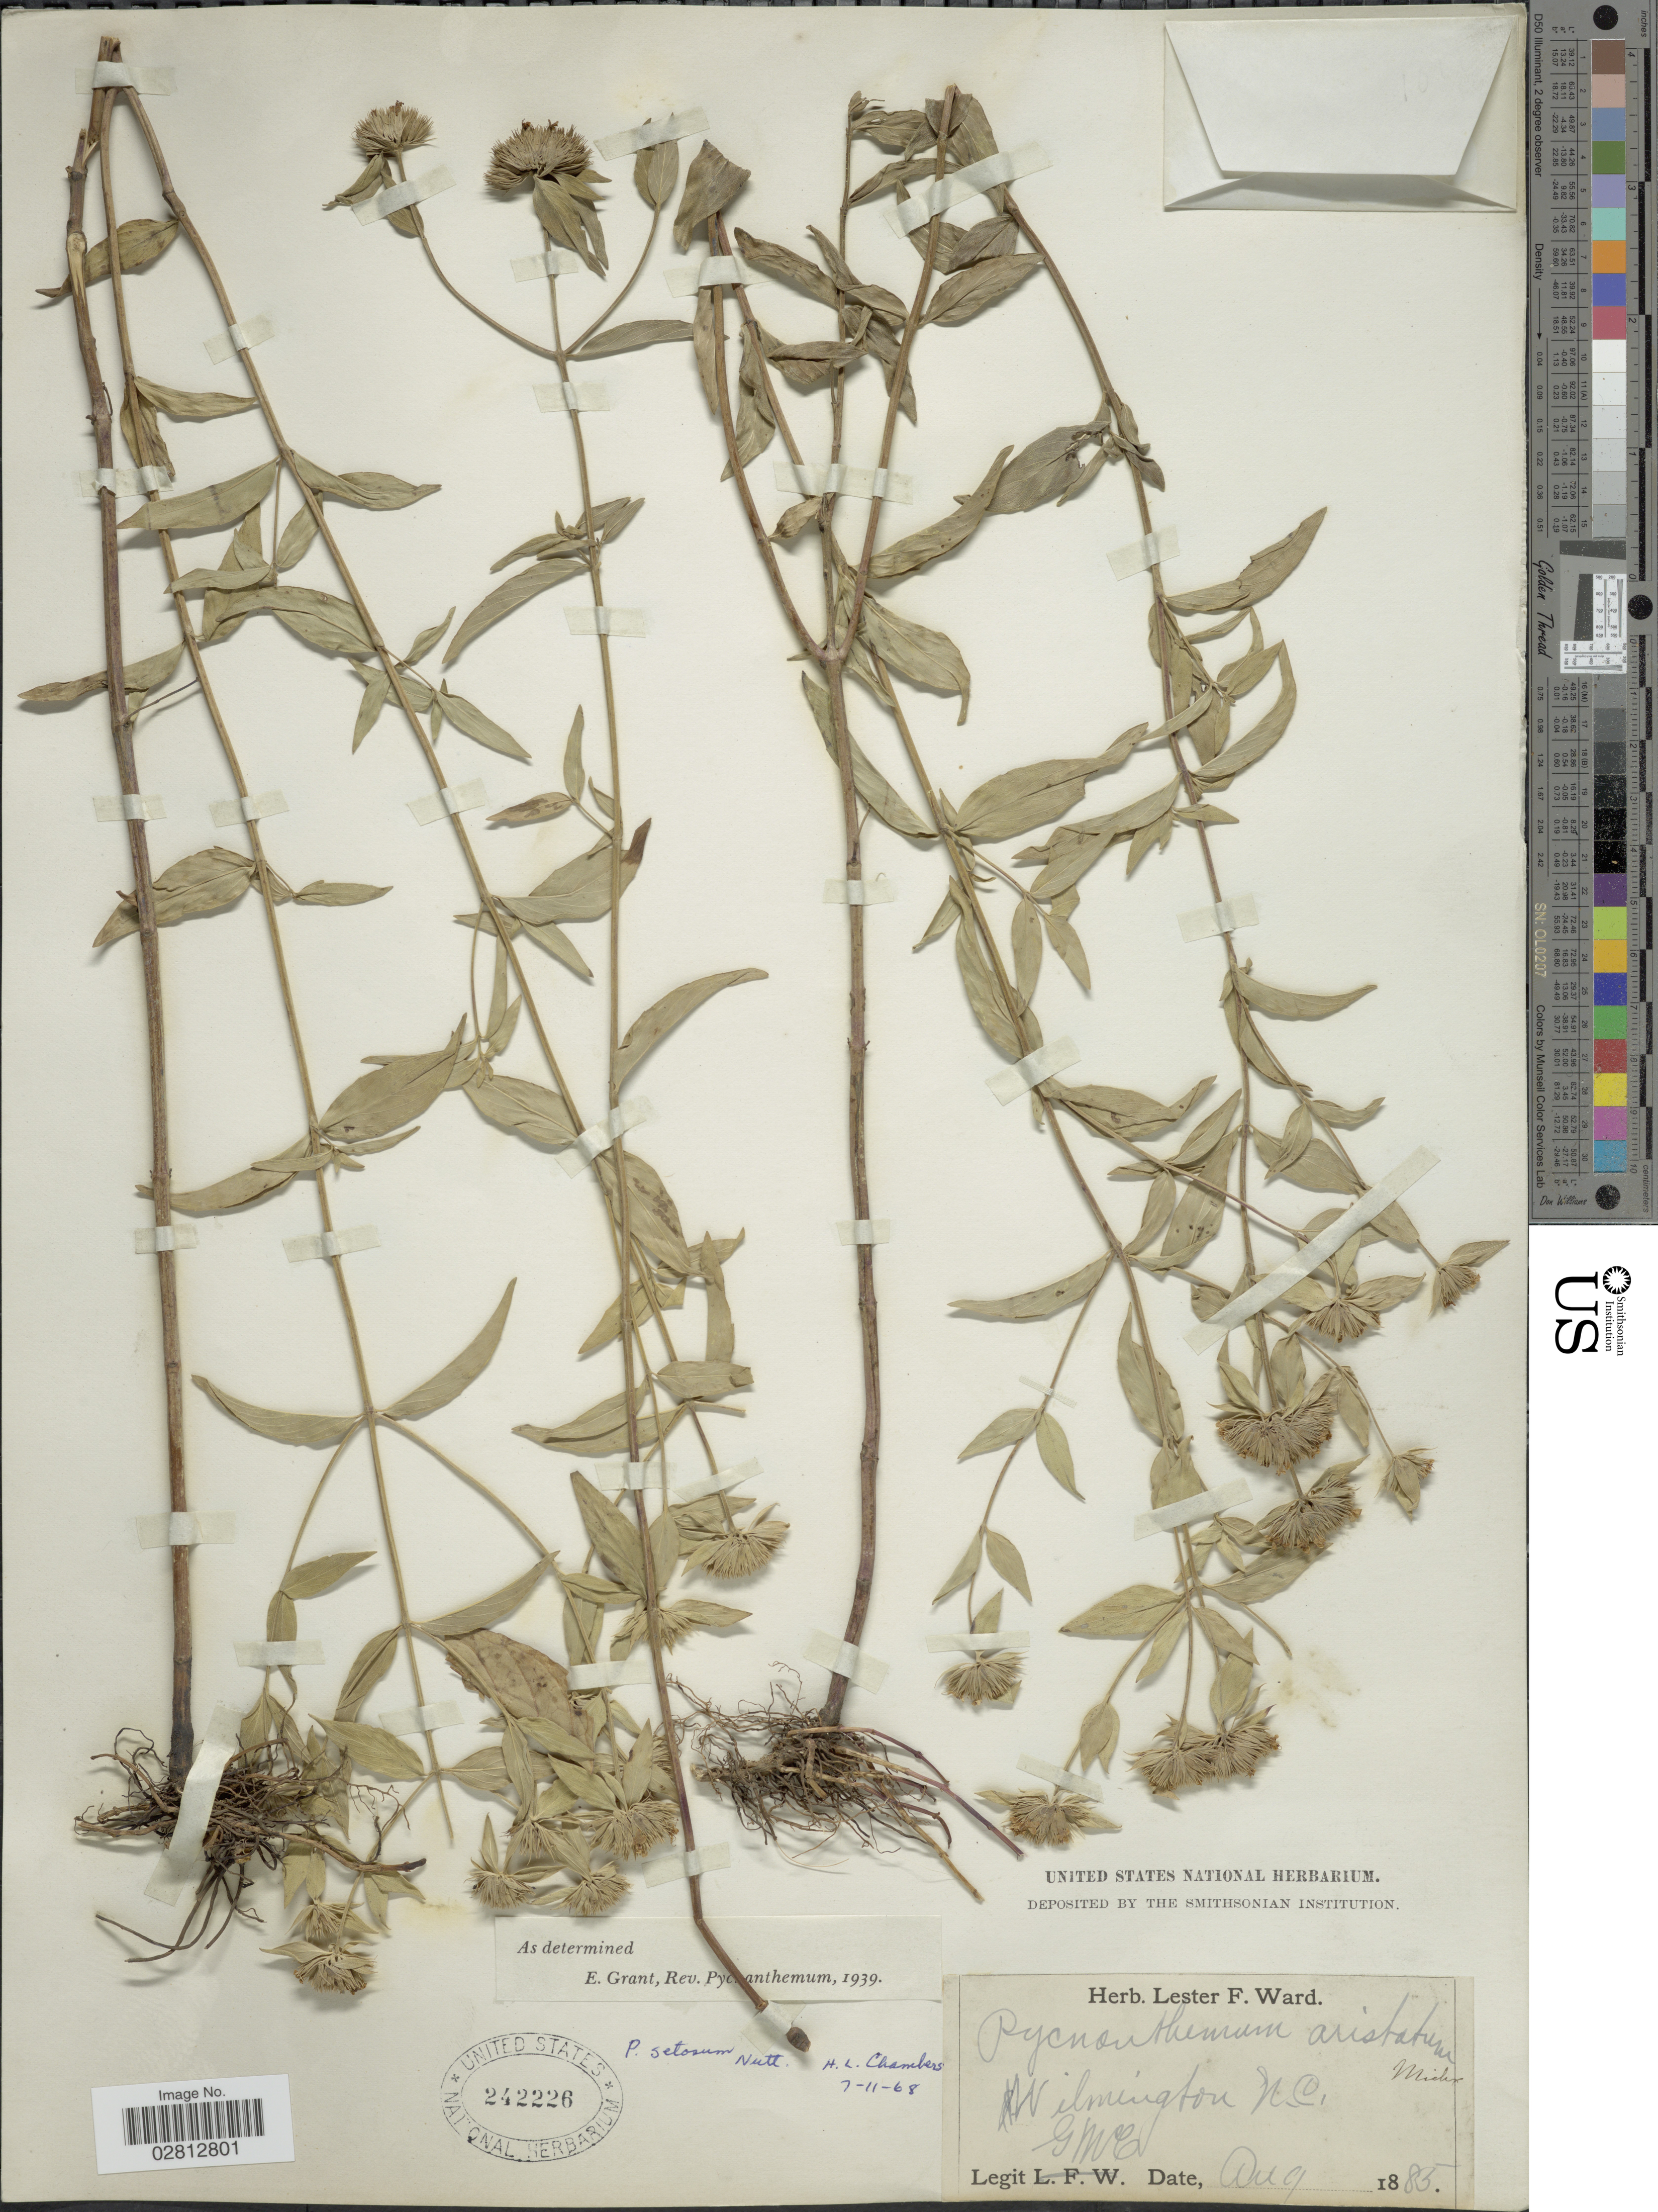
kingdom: Plantae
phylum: Tracheophyta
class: Magnoliopsida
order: Lamiales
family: Lamiaceae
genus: Pycnanthemum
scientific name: Pycnanthemum setosum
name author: Nutt.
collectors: G. McCarthy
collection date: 1885-08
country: United States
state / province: North Carolina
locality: Wilmington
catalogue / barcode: US 242226